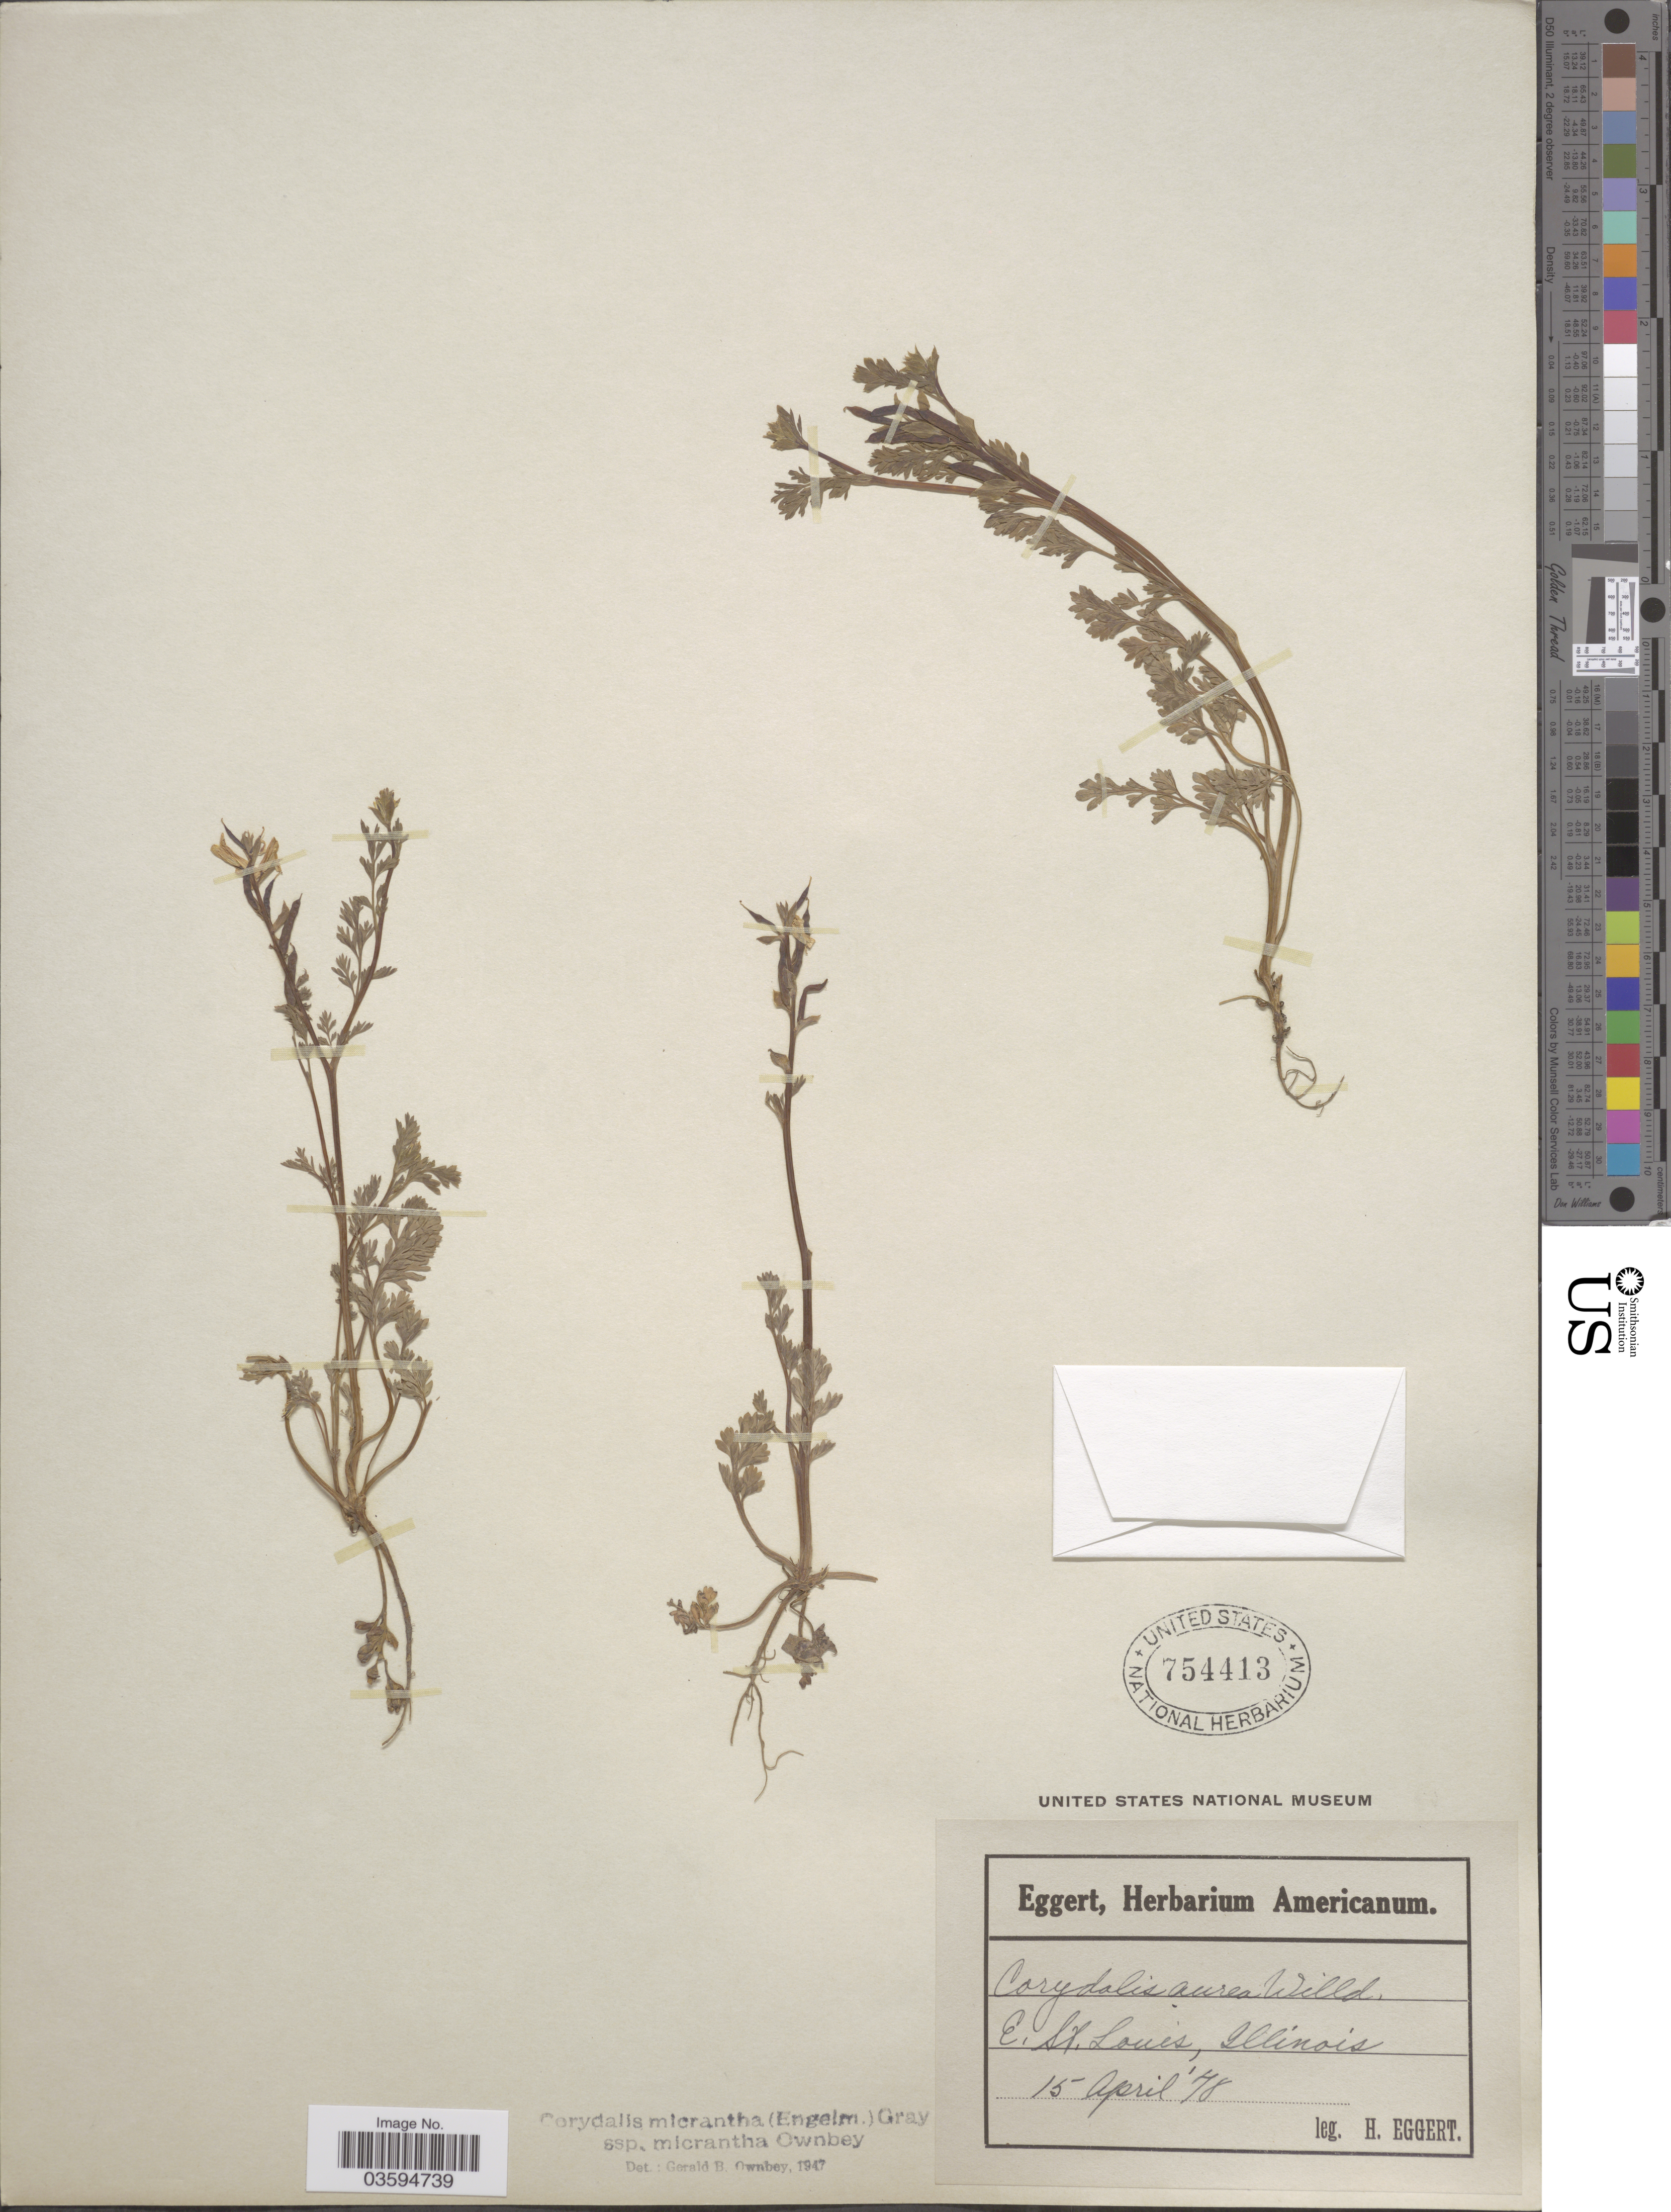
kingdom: Plantae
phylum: Tracheophyta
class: Magnoliopsida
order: Ranunculales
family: Papaveraceae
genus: Corydalis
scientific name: Corydalis micrantha subsp. micrantha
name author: (Engelm. & A. Gray) A. Gray & J.M. Coult.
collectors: H. Eggert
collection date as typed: Transcribed d/m/y: 15/4/48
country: United States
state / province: Illinois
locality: E. St. Louis.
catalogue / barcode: US 754413